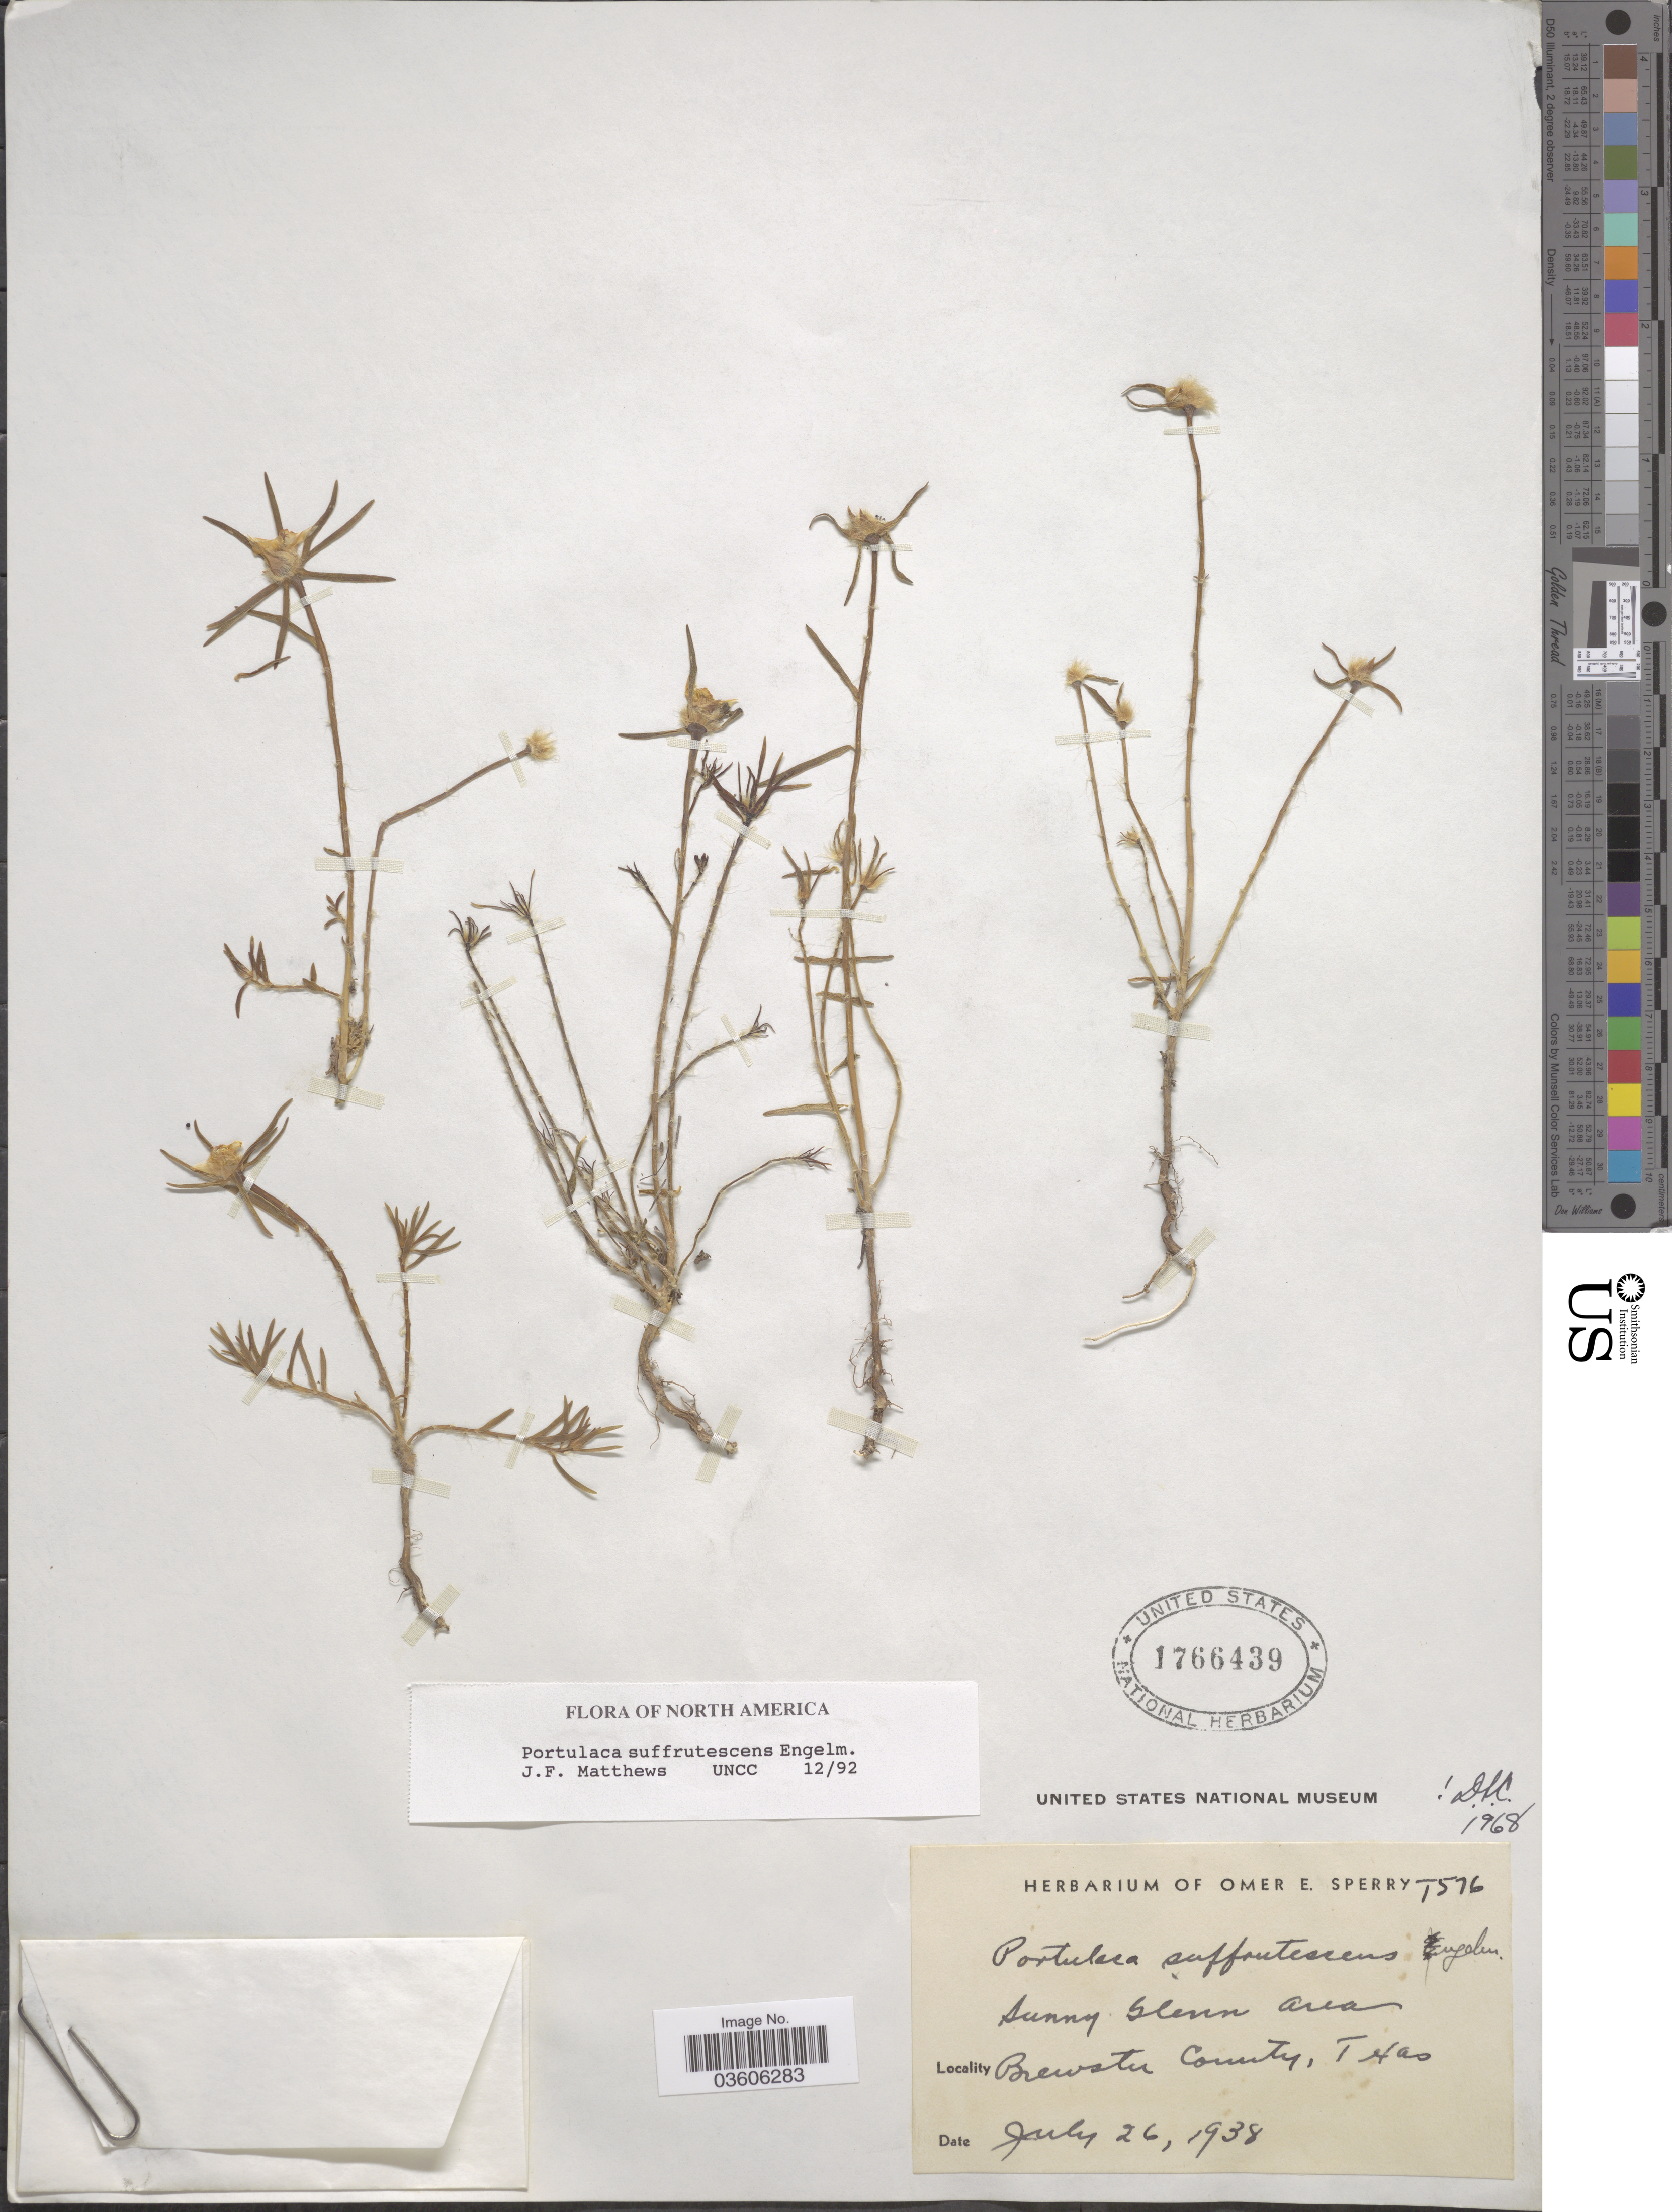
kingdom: Plantae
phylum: Tracheophyta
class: Magnoliopsida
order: Caryophyllales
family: Portulacaceae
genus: Portulaca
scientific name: Portulaca suffrutescens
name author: Engelm.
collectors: ex. herb. Omer E. Sperry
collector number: T576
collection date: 1938-07-26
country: United States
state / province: Texas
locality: Sunny Glen Area. Brewster County.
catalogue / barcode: US 1766439